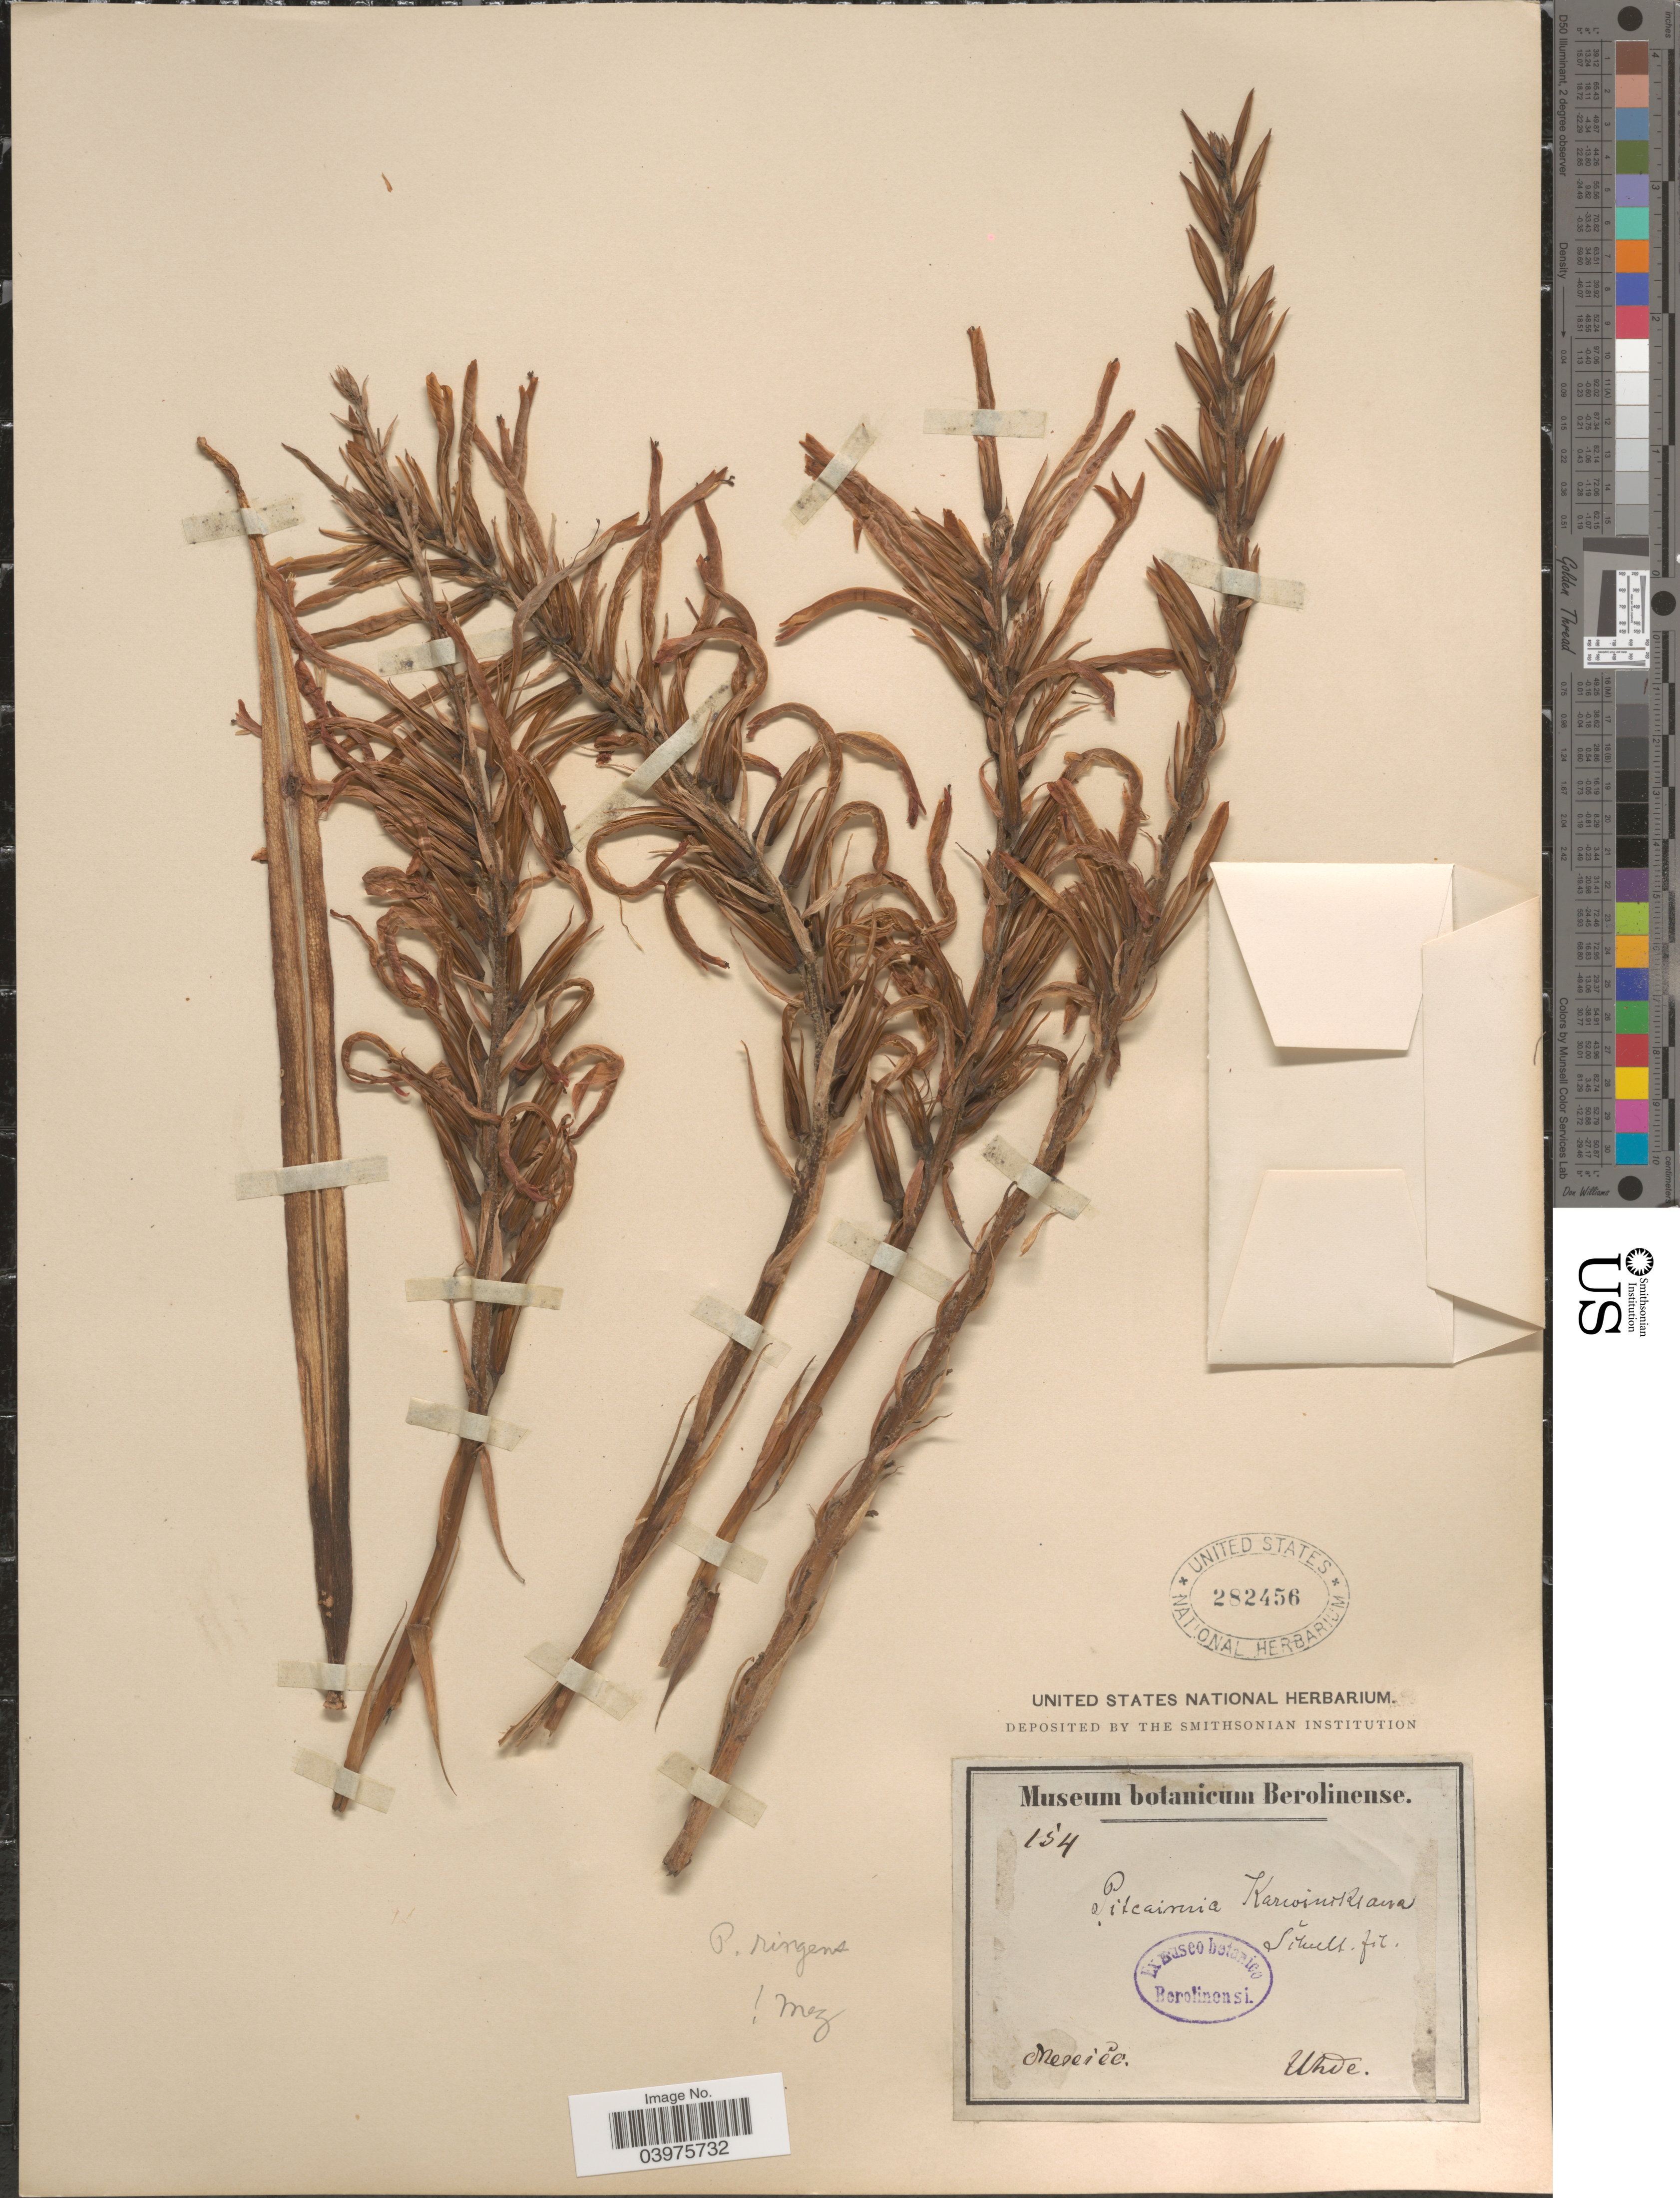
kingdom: Plantae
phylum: Tracheophyta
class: Liliopsida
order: Poales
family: Bromeliaceae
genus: Pitcairnia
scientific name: Pitcairnia ringens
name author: Klotzsch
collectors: Uhde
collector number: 154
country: Mexico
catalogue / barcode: US 282456